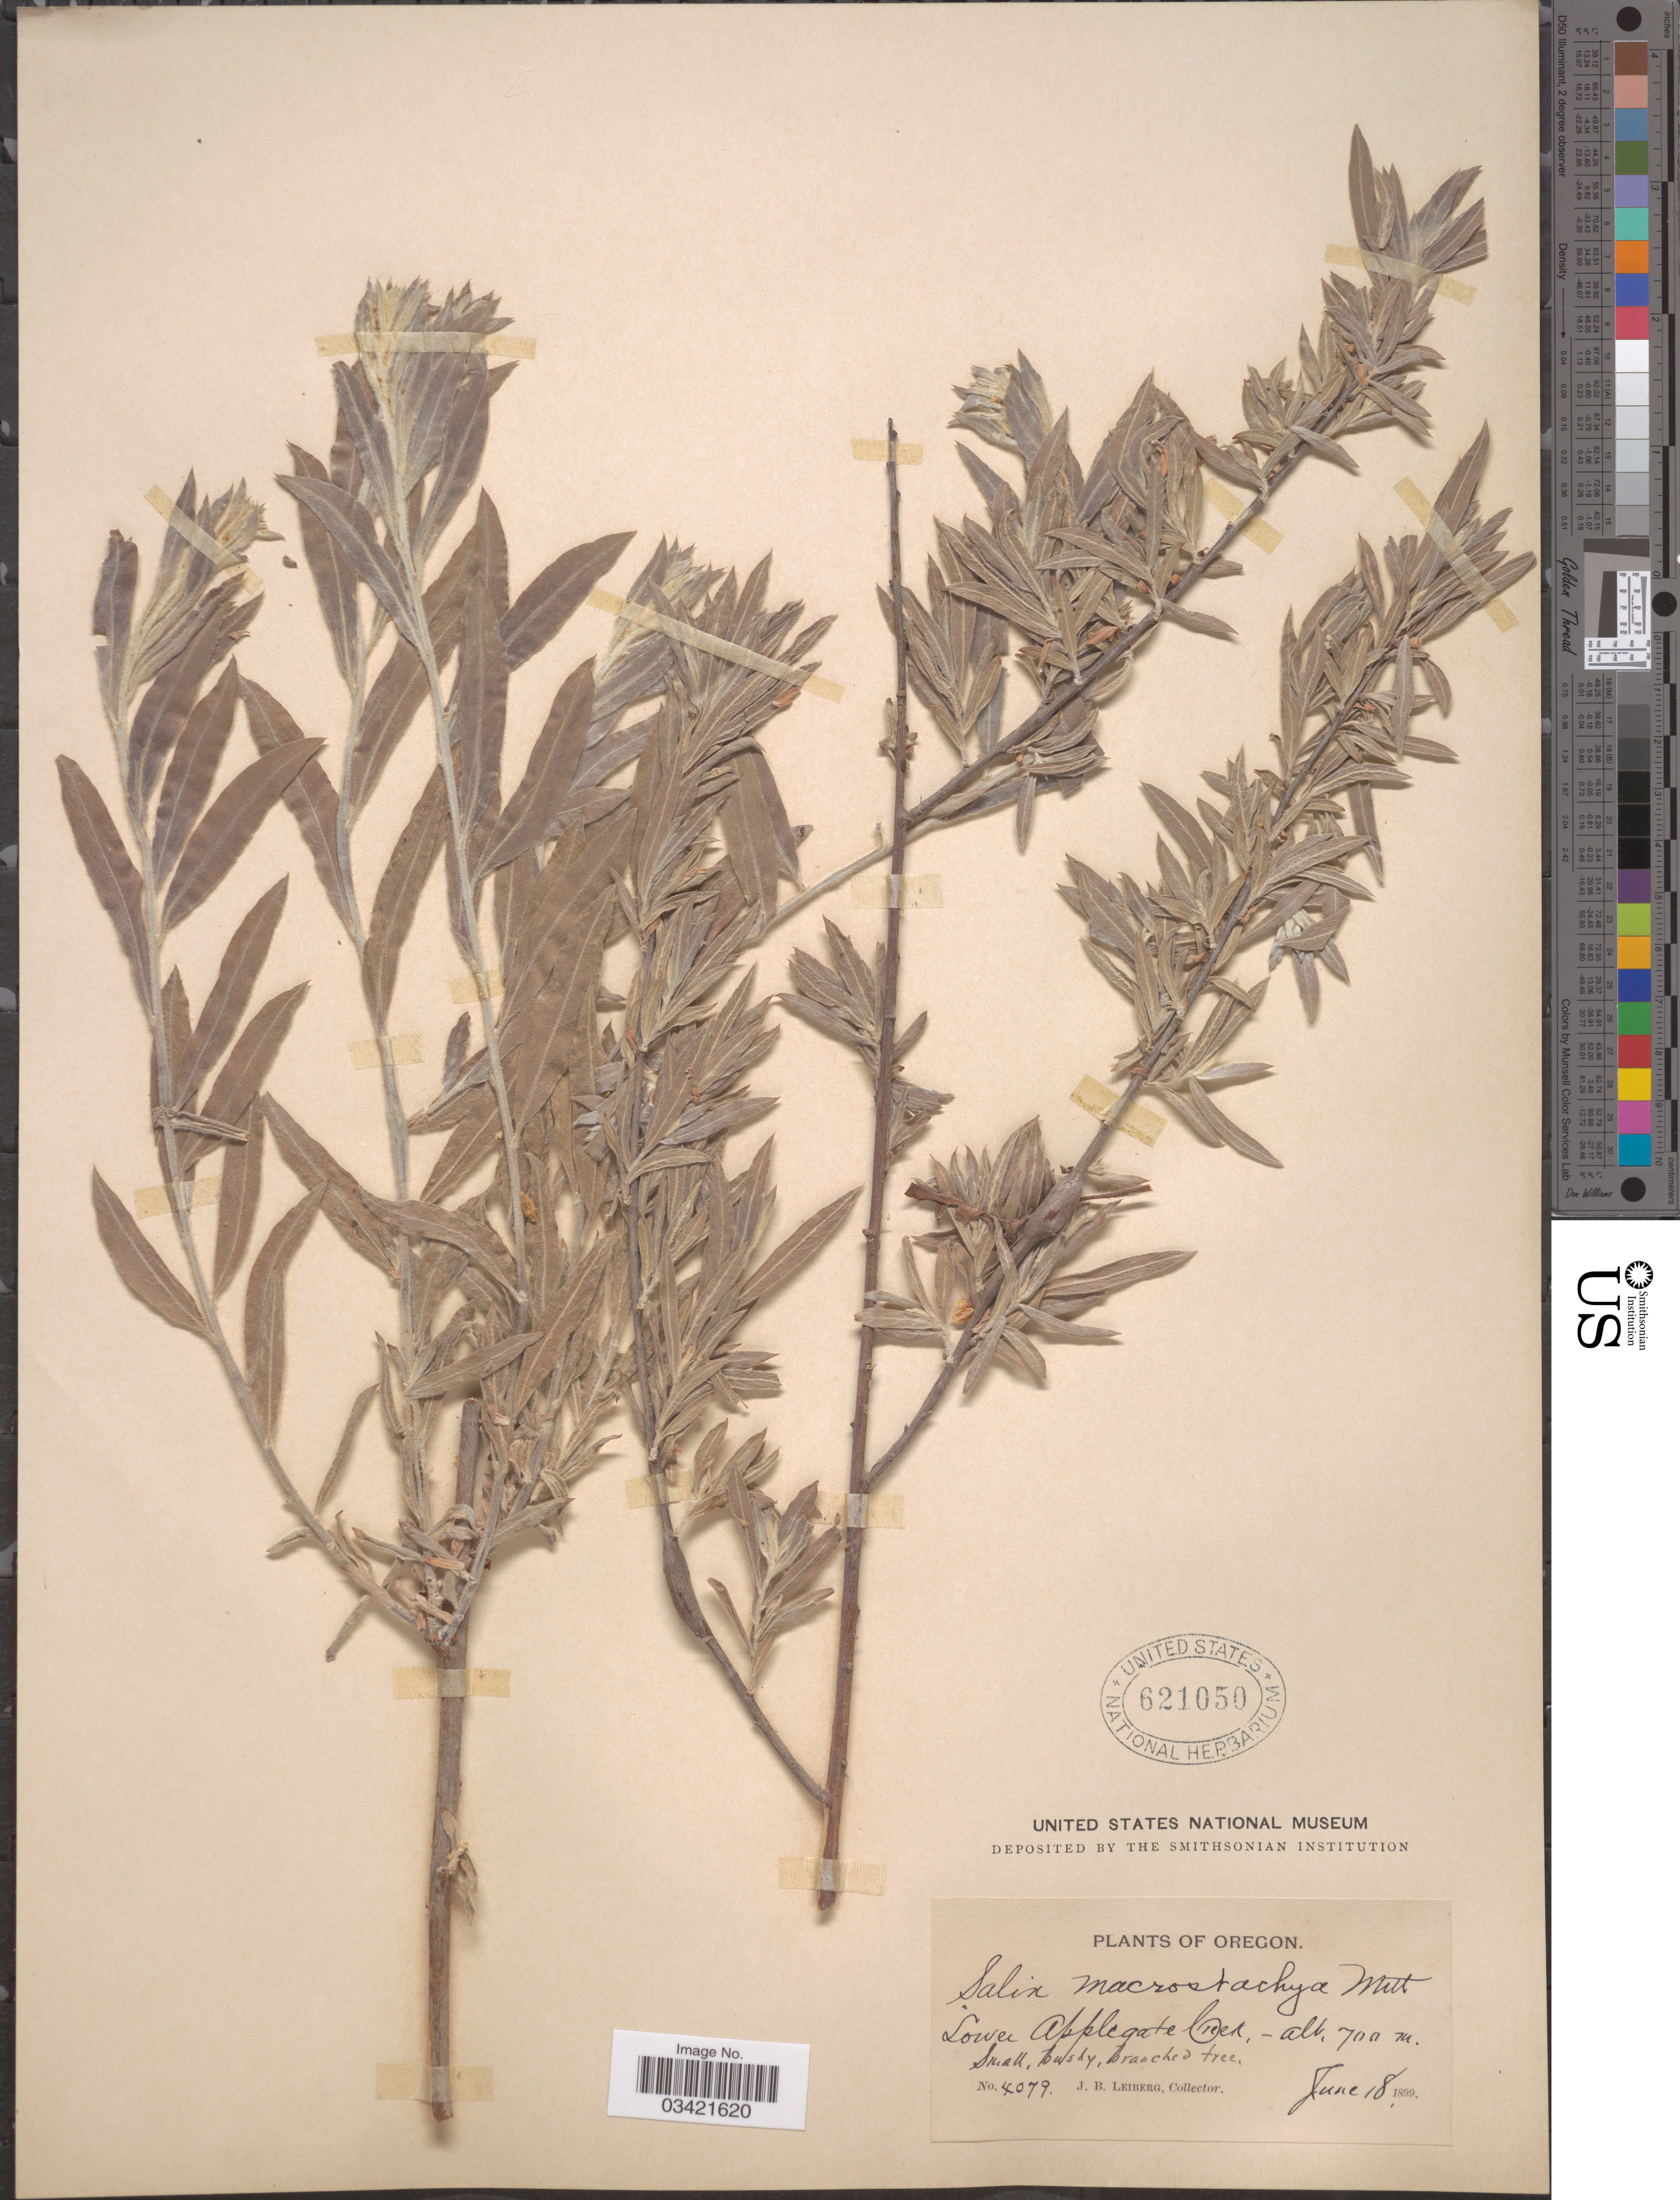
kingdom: Plantae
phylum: Tracheophyta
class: Magnoliopsida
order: Malpighiales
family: Salicaceae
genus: Salix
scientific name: Salix hindsiana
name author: Benth.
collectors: J. B. Leiberg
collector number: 4079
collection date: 1899-06-18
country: United States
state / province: Oregon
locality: Lower Applegate Creek.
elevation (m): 700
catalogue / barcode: US 621050